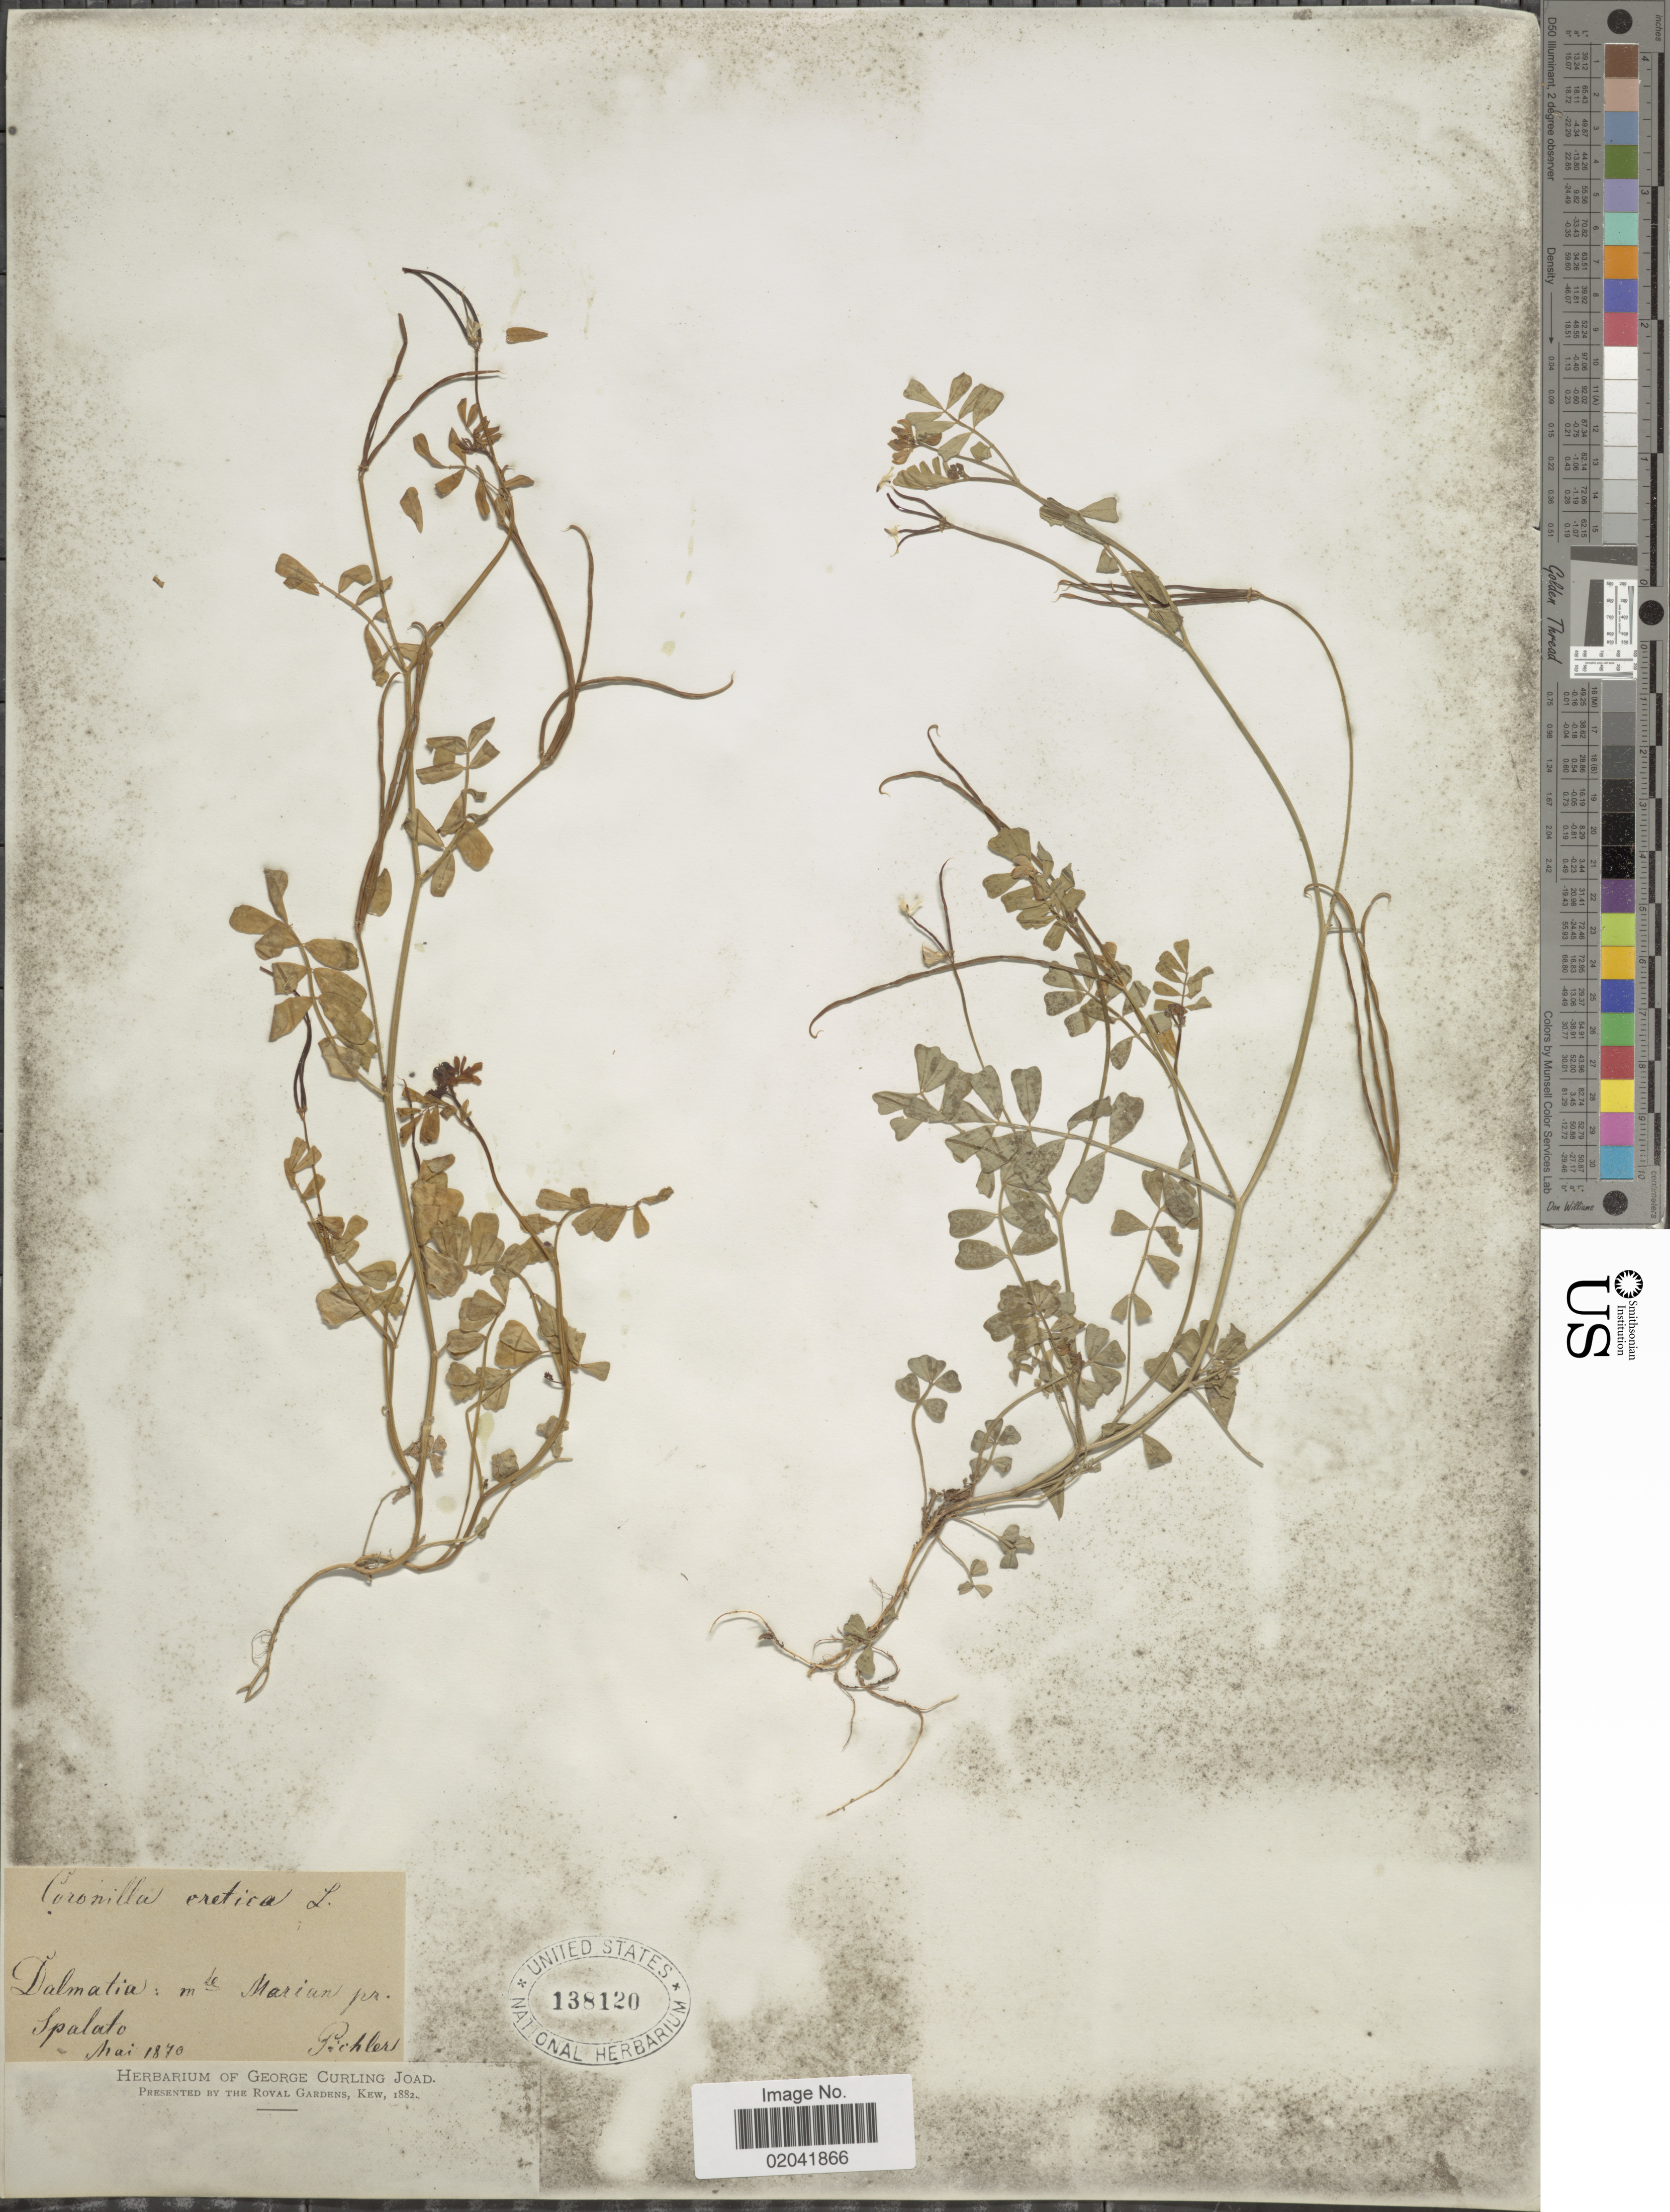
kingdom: Plantae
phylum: Tracheophyta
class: Magnoliopsida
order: Fabales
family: Fabaceae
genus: Coronilla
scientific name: Coronilla cretica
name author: L.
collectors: Pichler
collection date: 1870-05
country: Croatia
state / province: Split-Dalmatia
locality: Dalmatia: mte Marian pr. Spalato [interpreted]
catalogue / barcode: US 138120